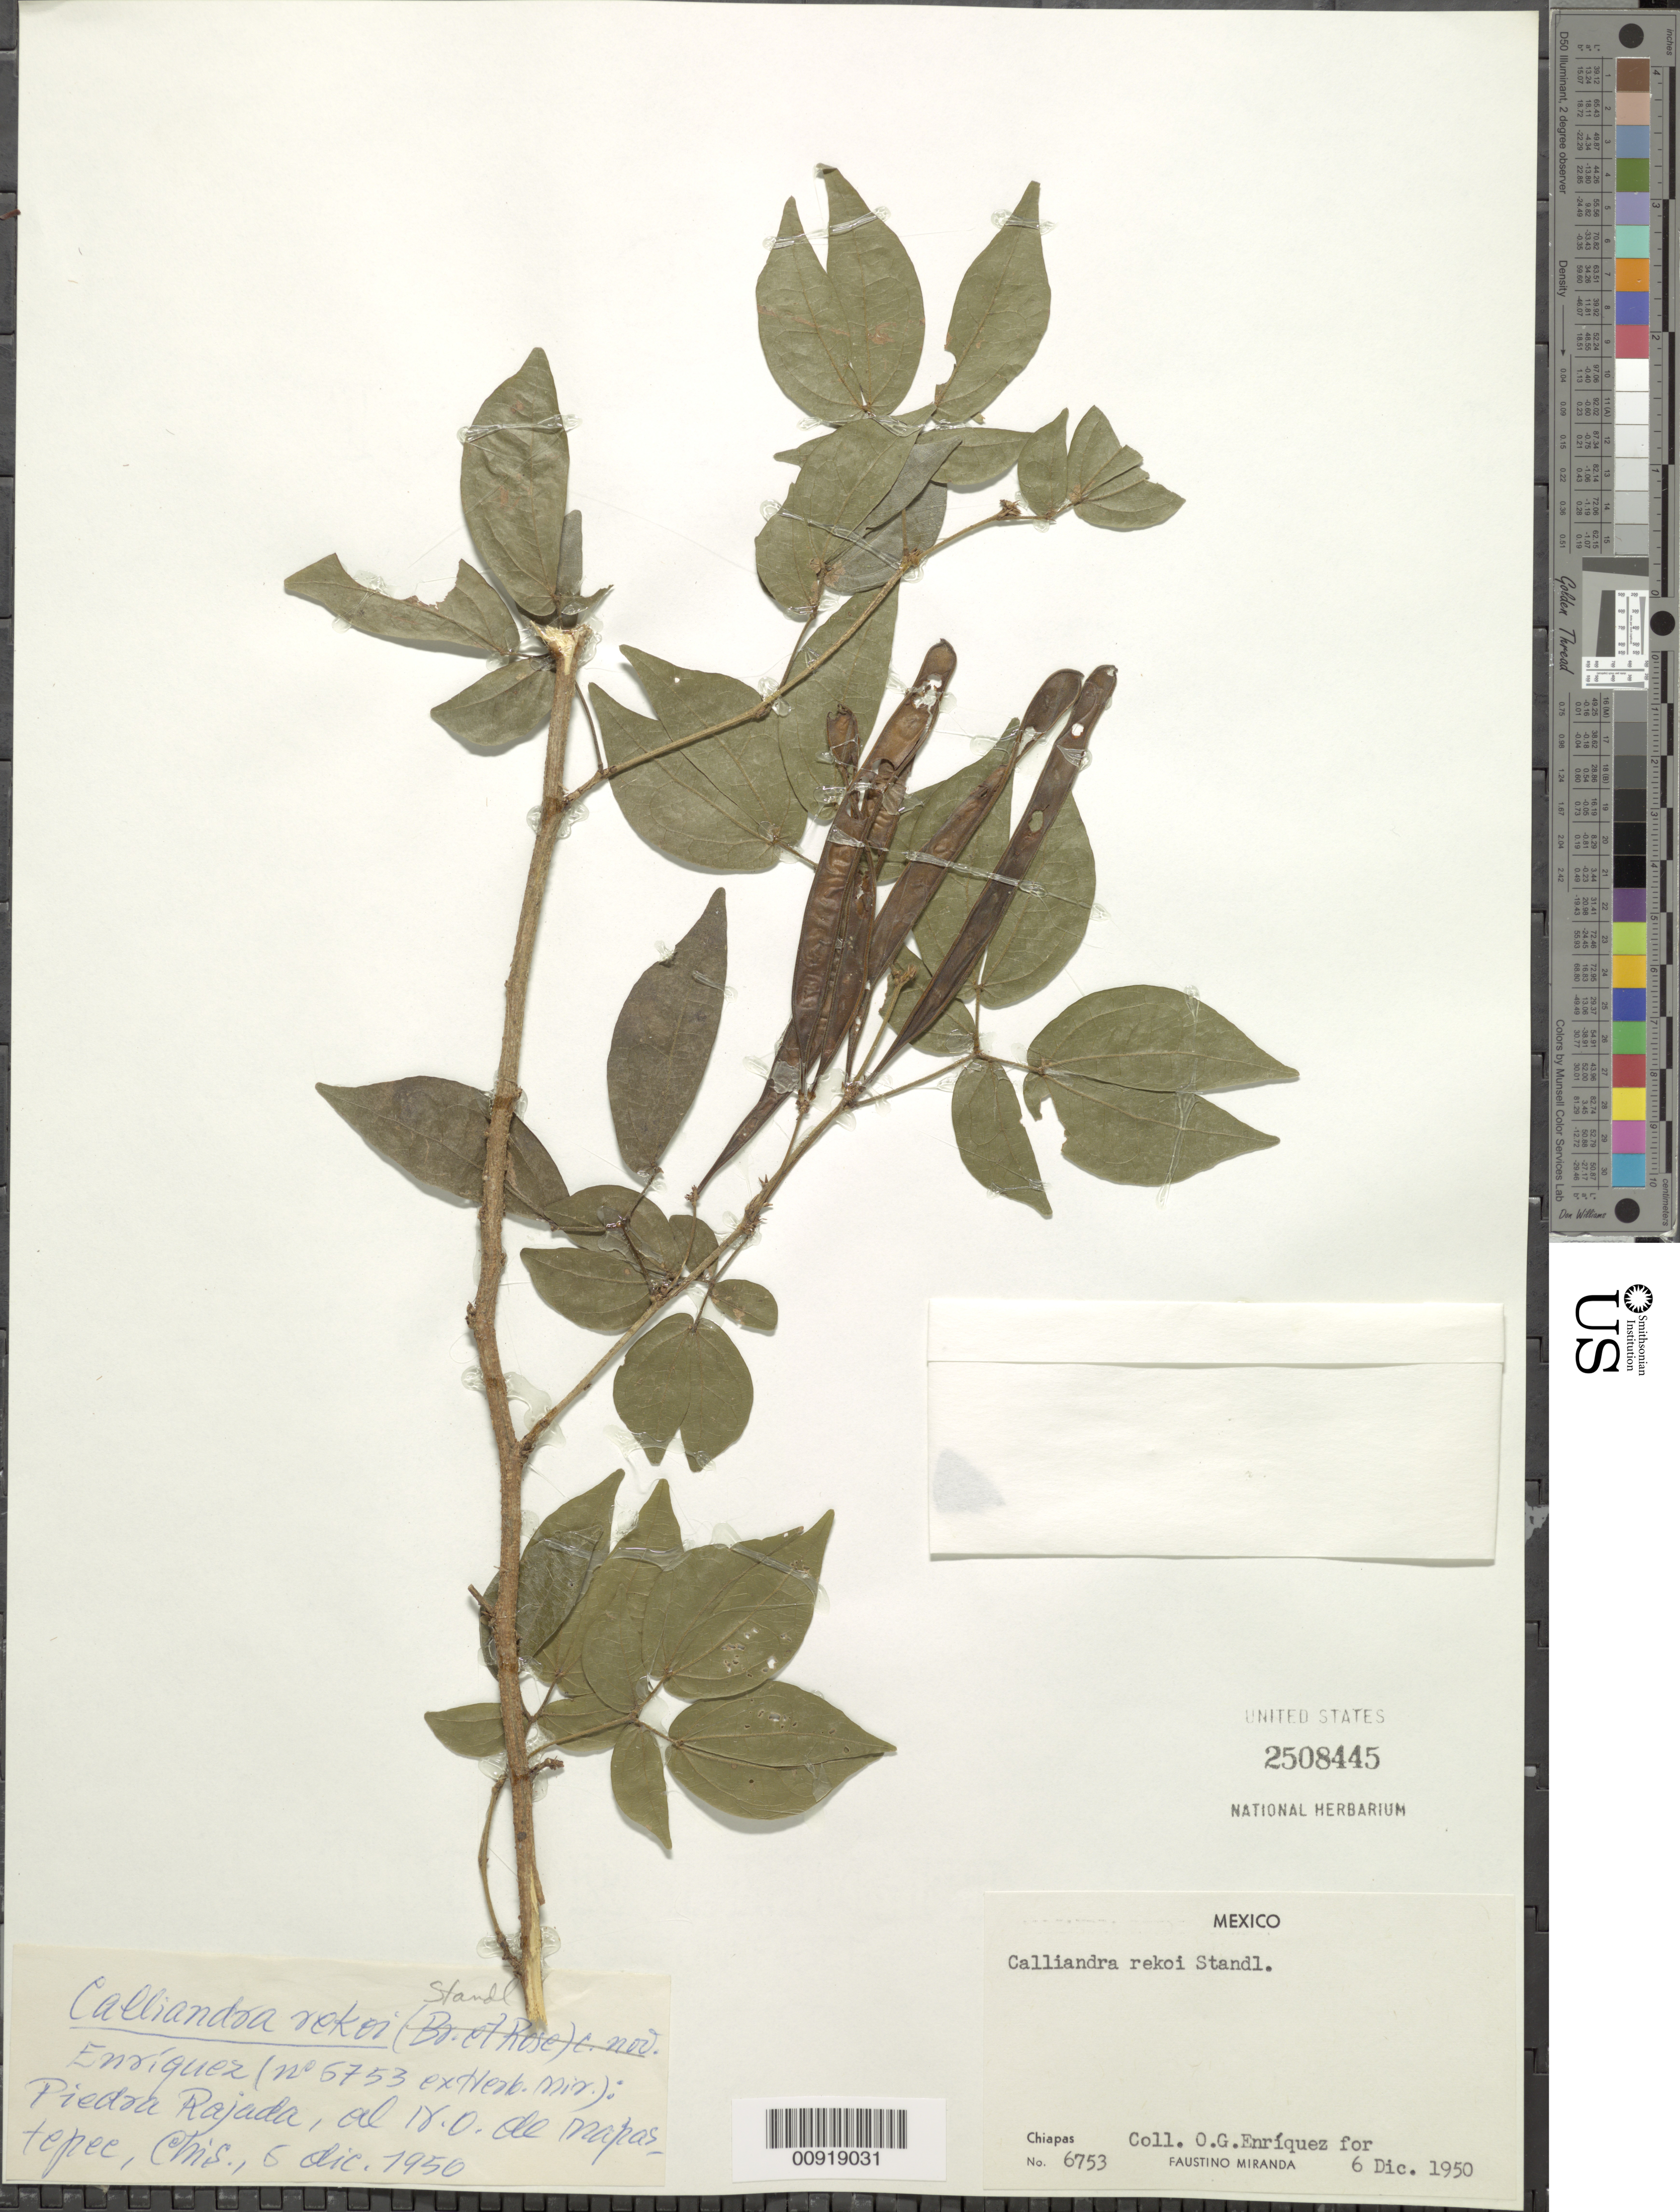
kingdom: Plantae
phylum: Tracheophyta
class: Magnoliopsida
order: Fabales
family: Fabaceae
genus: Calliandra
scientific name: Calliandra rekoi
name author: (Britton) Standl.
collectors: O. Enriquez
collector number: ex Herb. Miranda No. 6753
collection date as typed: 06 Dec 1950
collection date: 1950-12-06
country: Mexico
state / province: Chiapas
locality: Piedra Rajada, al N.O. de Mapastepec, Chiapas.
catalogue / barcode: US 2508445